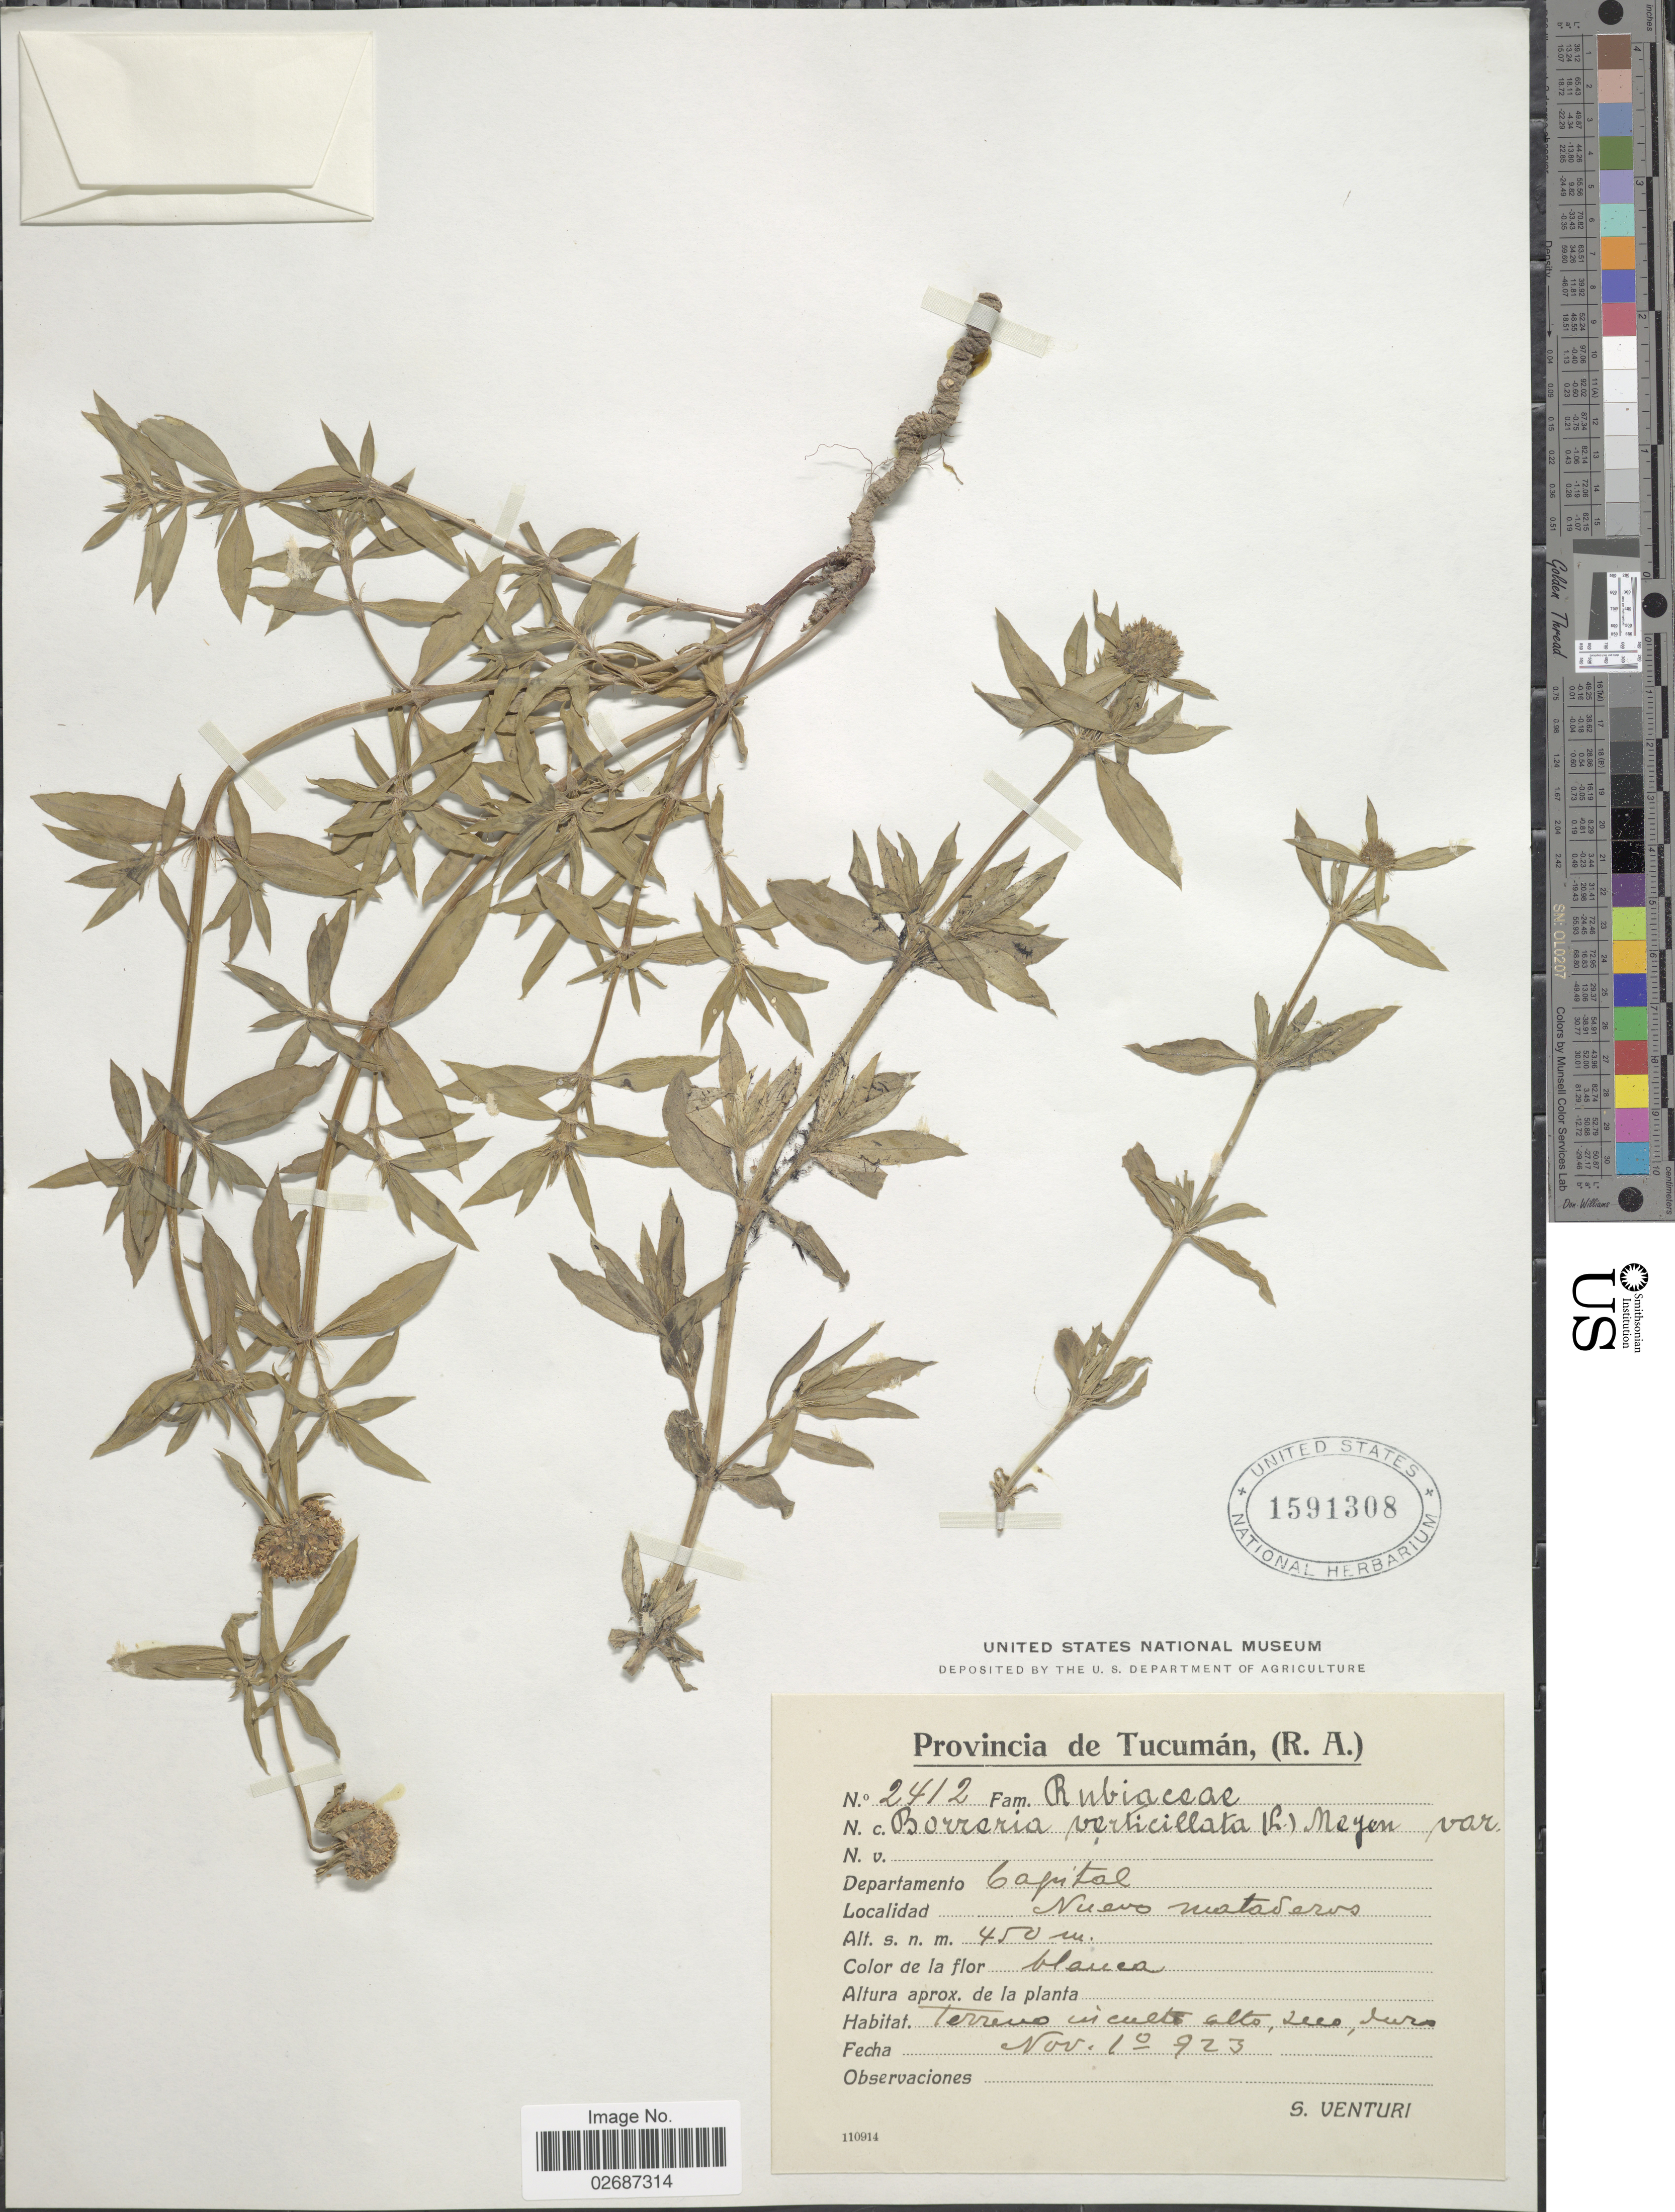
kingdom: Plantae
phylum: Tracheophyta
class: Magnoliopsida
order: Gentianales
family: Rubiaceae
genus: Borreria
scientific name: Borreria verticillata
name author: (L.) G. Mey.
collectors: S. Venturi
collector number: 2412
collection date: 1923-11-01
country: Argentina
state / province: Tucuman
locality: Provincia de Tucuman, (R.A.), Departamento Capital, Nuevo mataderos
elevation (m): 450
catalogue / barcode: US 1591308